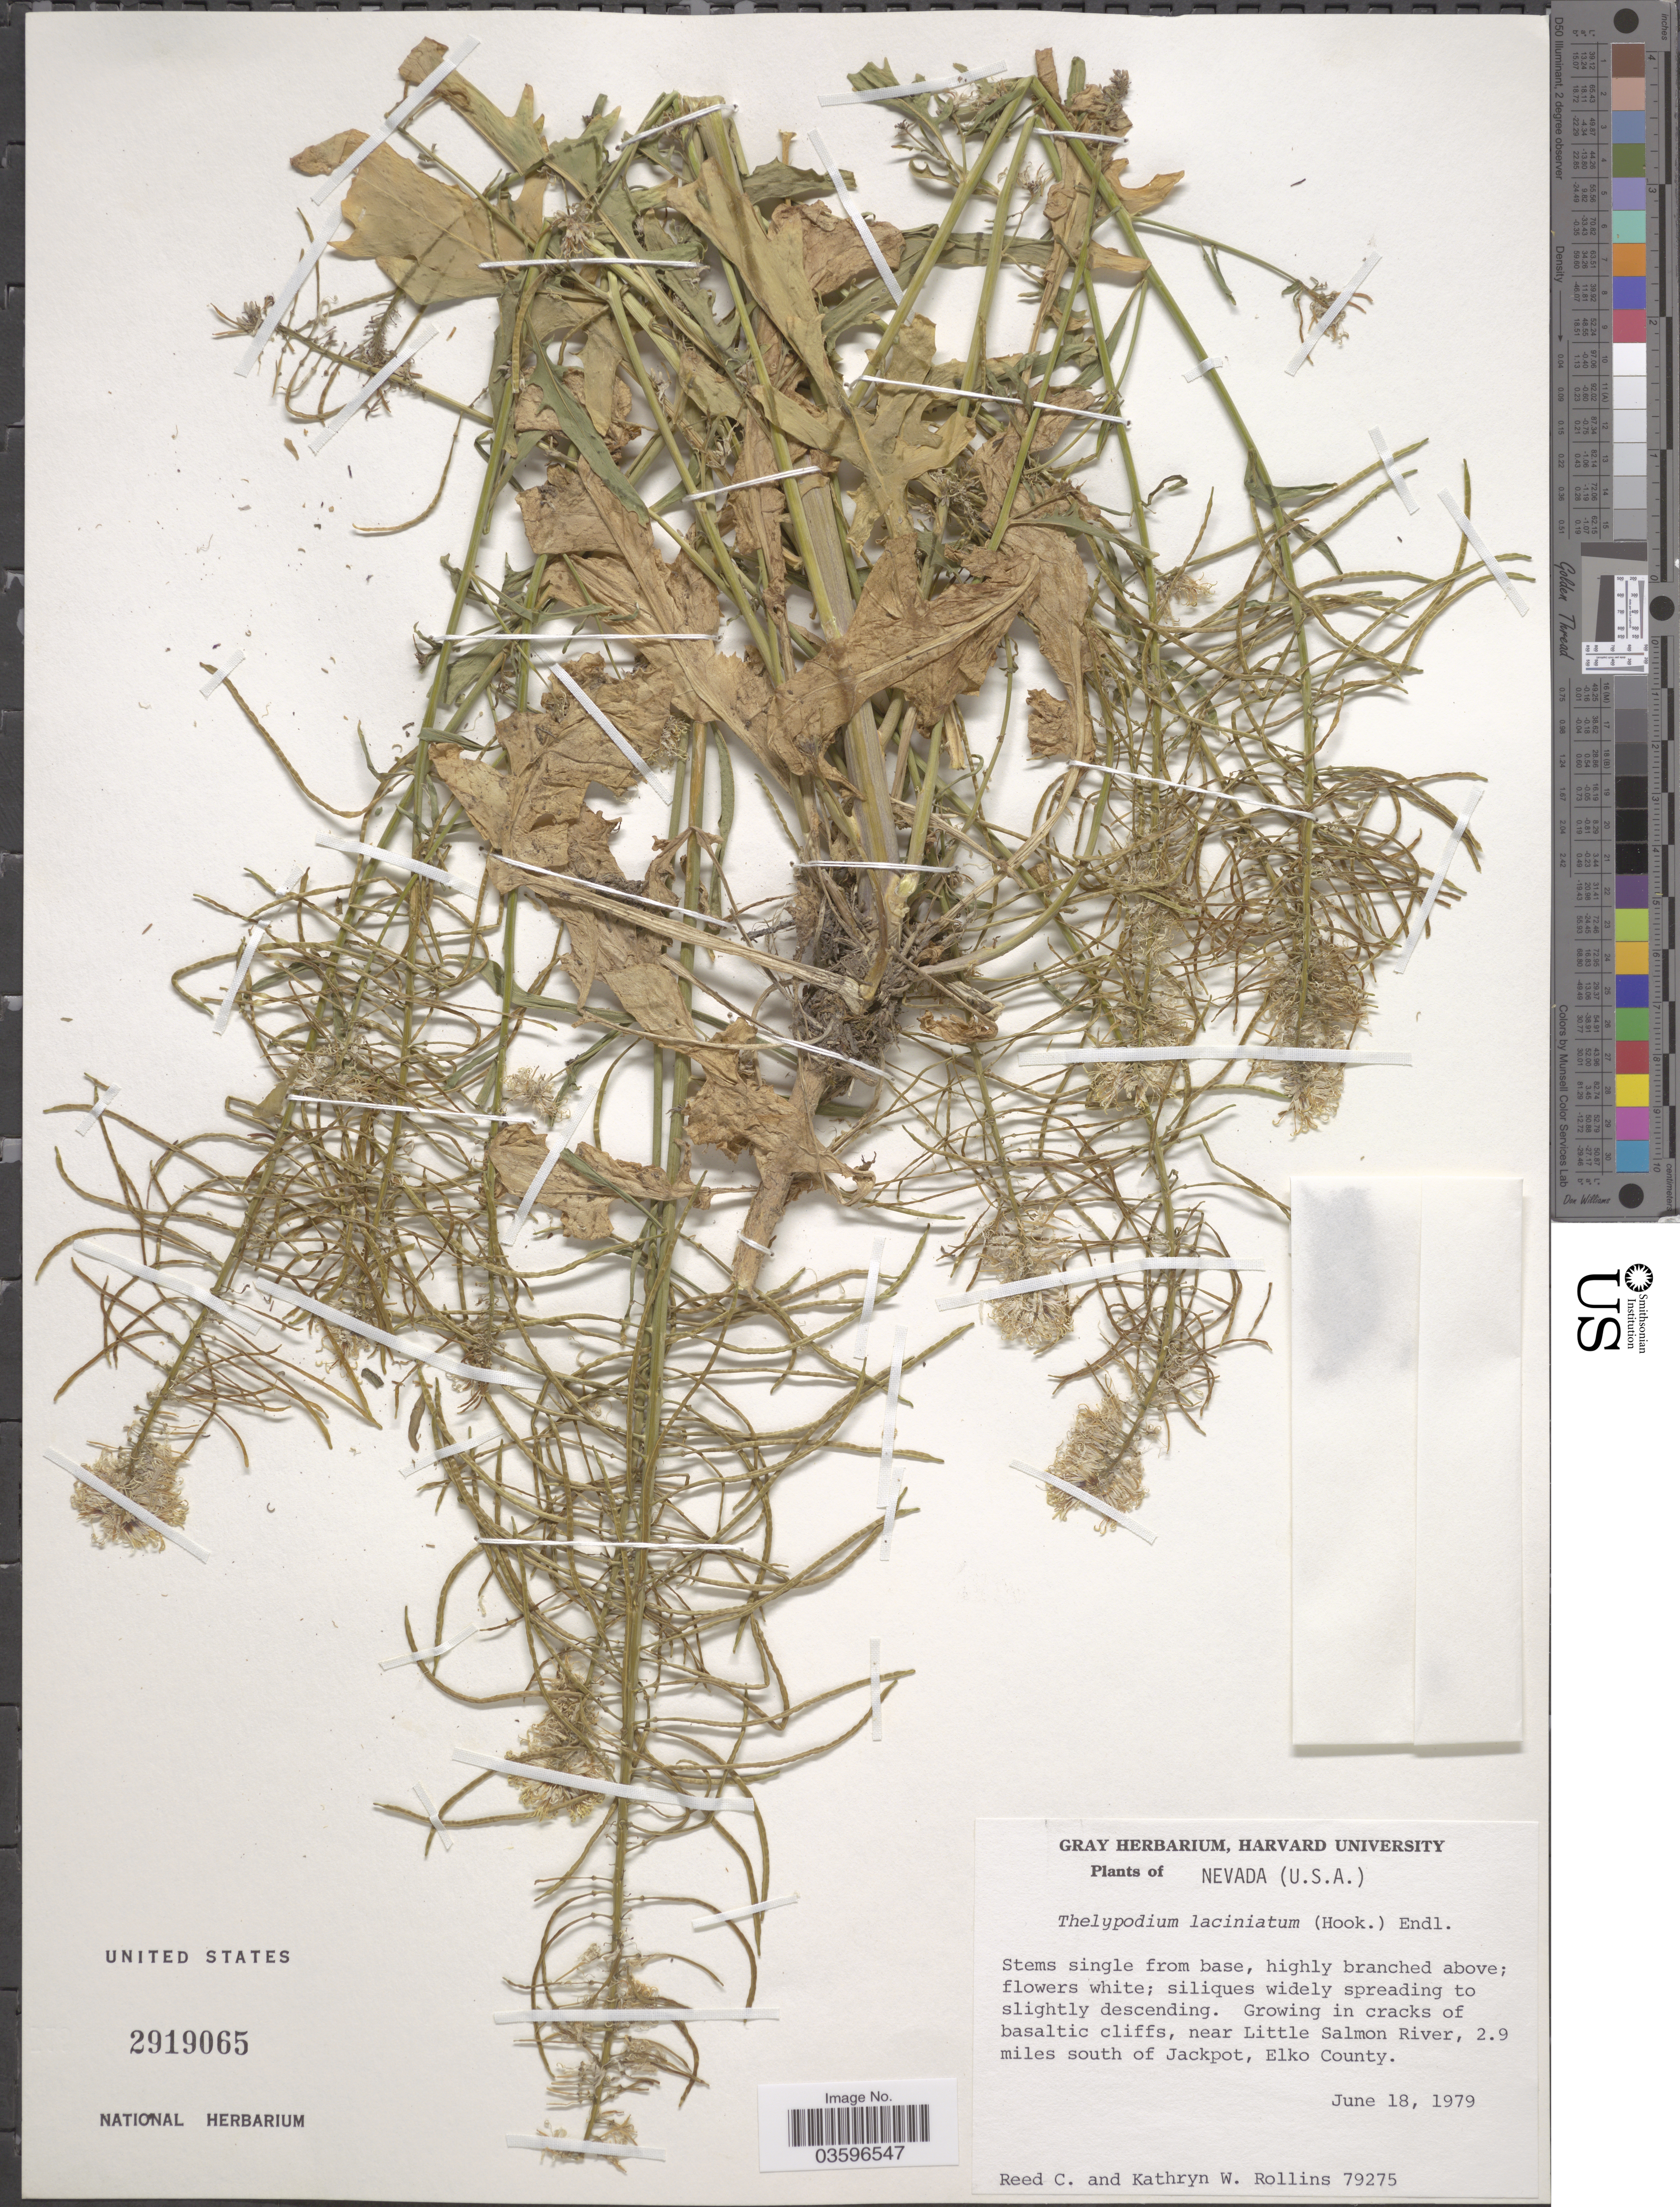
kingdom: Plantae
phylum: Tracheophyta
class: Magnoliopsida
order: Brassicales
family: Brassicaceae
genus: Thelypodium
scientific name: Thelypodium laciniatum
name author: (Hook.) Endl.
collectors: R. C. Rollins & K. W. Rollins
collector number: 79275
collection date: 1979-06-18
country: United States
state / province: Nevada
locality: Near Little Salmon River, 2.9 miles south of Jackpot, Elko County.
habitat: growing in cracks of balsaltic cliffs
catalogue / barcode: US 2919065